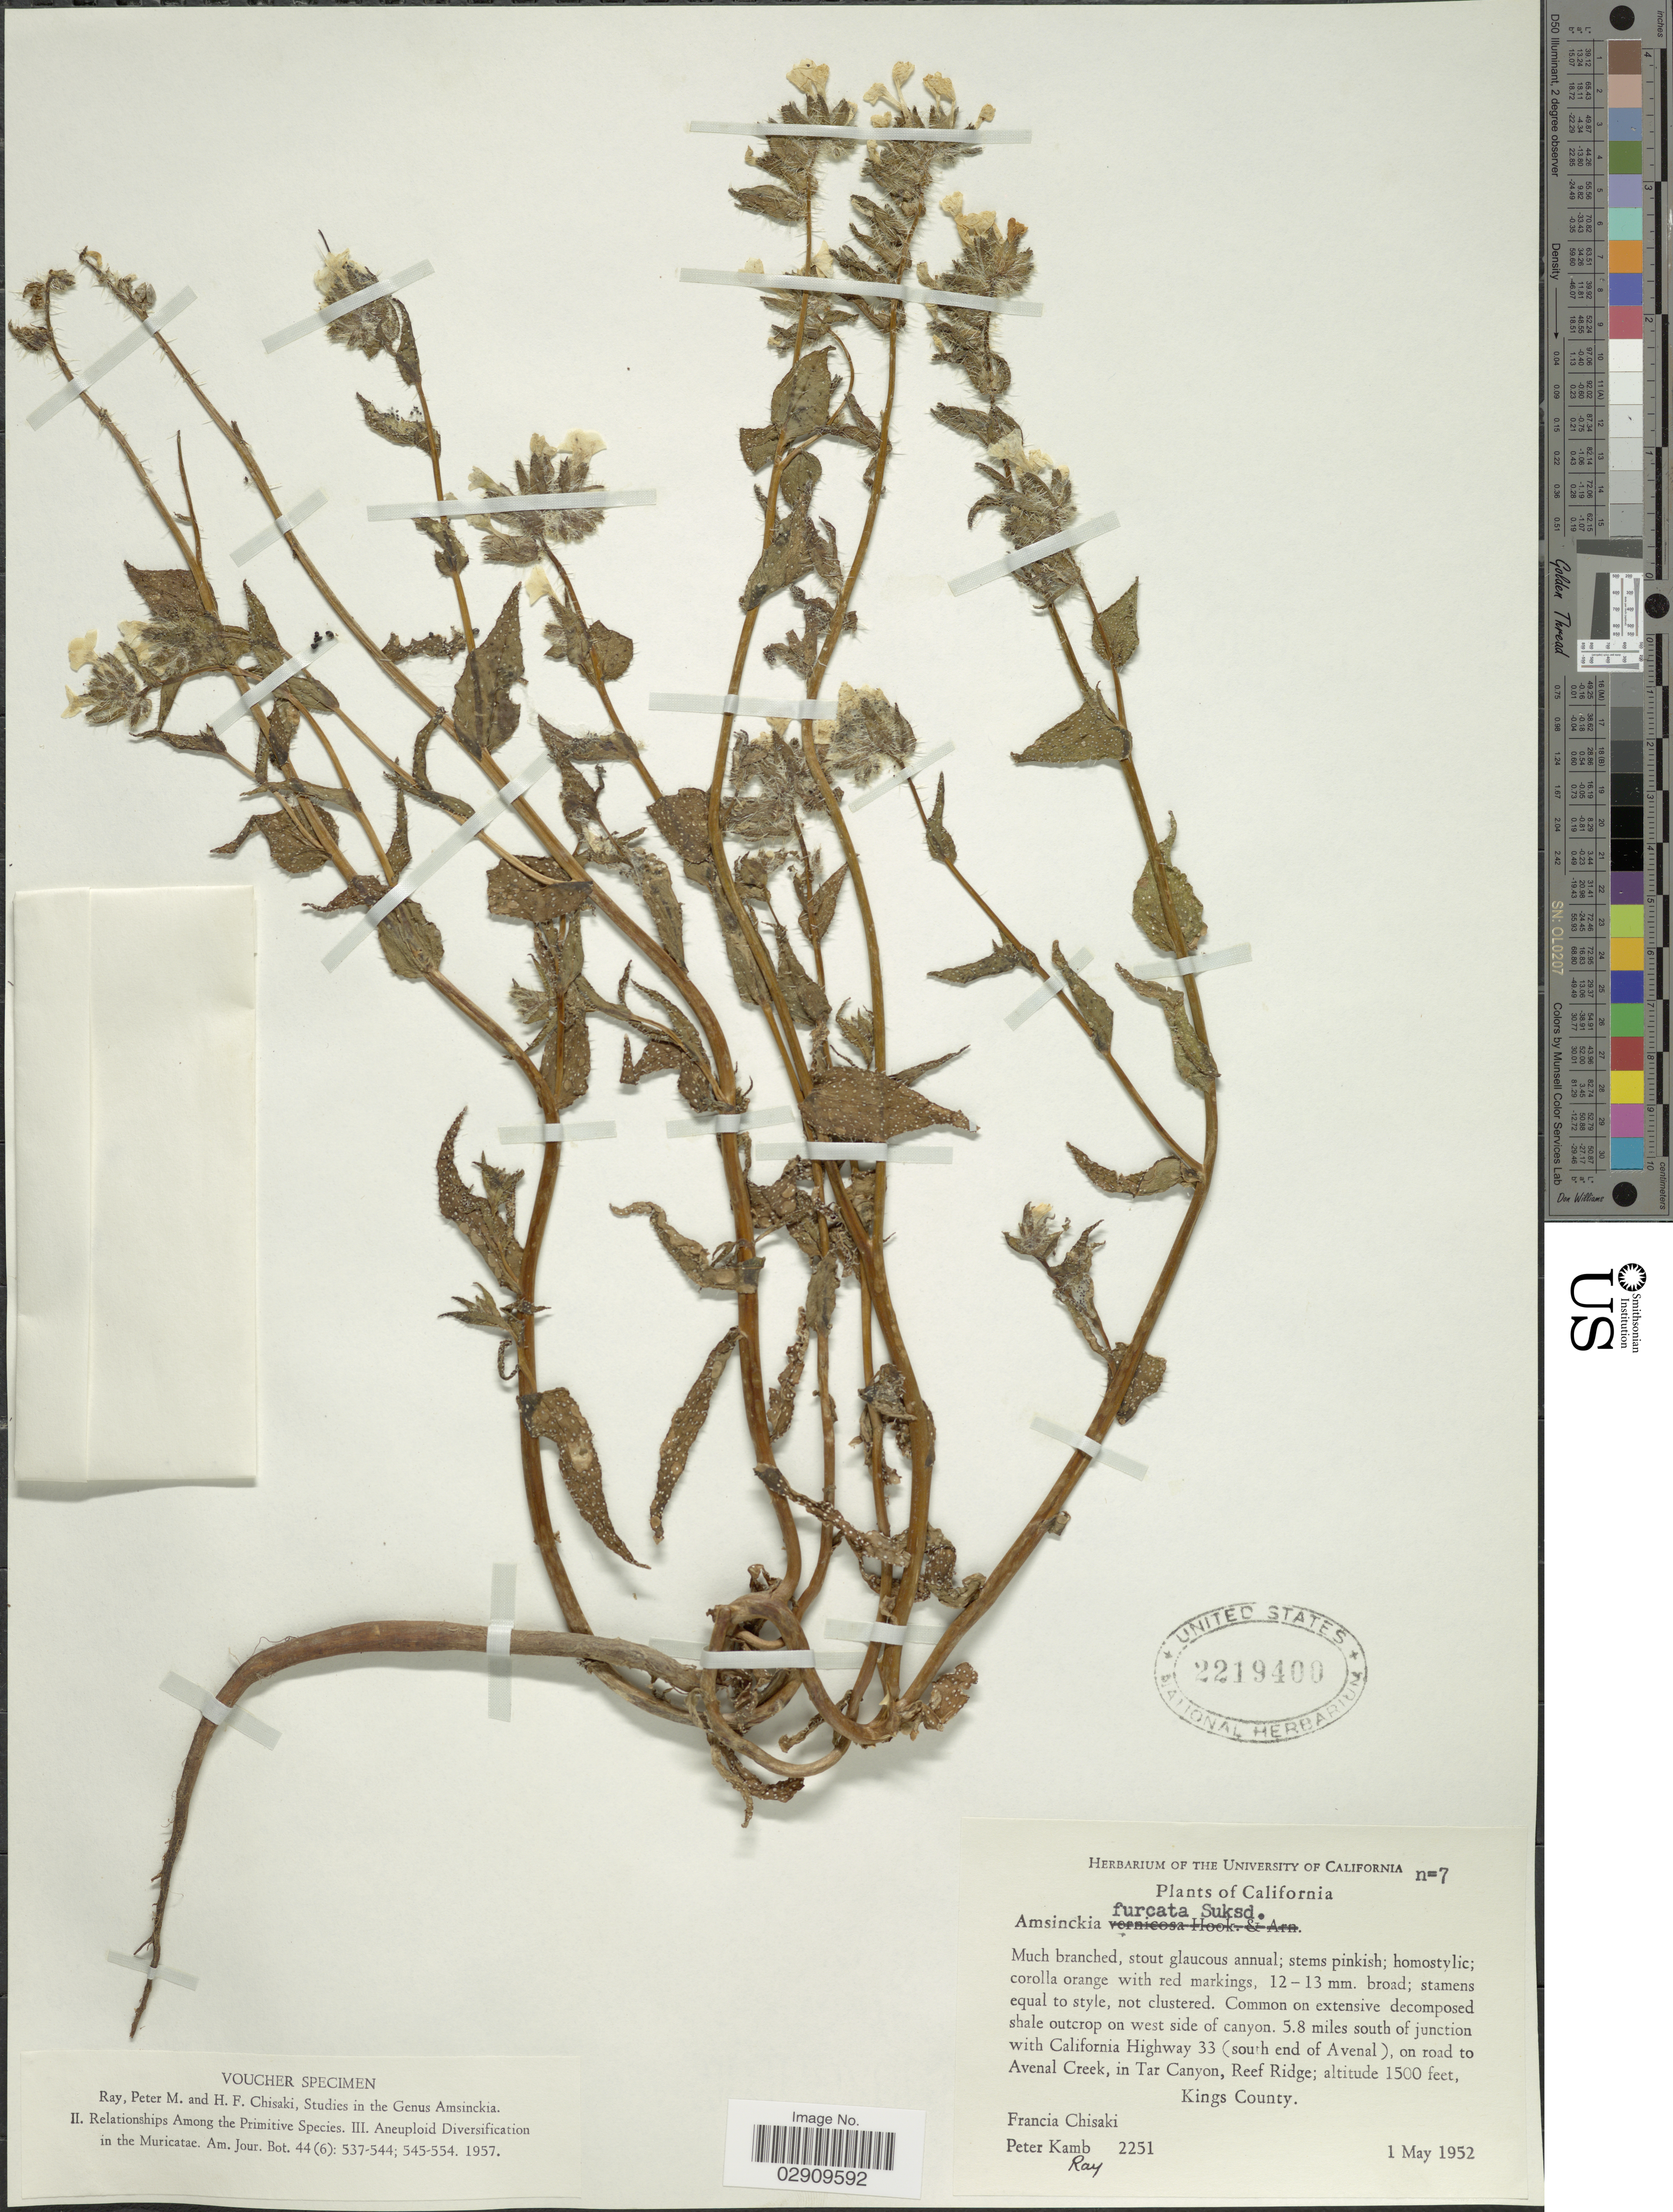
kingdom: Plantae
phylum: Tracheophyta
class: Magnoliopsida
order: Boraginales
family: Boraginaceae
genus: Amsinckia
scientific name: Amsinckia vernicosa var. furcata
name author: (Suksd.) Hoover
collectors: F. Chisaki, P. Kamb & -. Ray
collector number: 2251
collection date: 1952-05-01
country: United States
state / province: California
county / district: Kings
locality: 5.8 miles south of junction with California Highway 33 (south end of Avenal), on road to Avenal Creek, in Tar Canyon, Reef Ridge. Kings County.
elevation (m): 457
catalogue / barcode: US 2219400